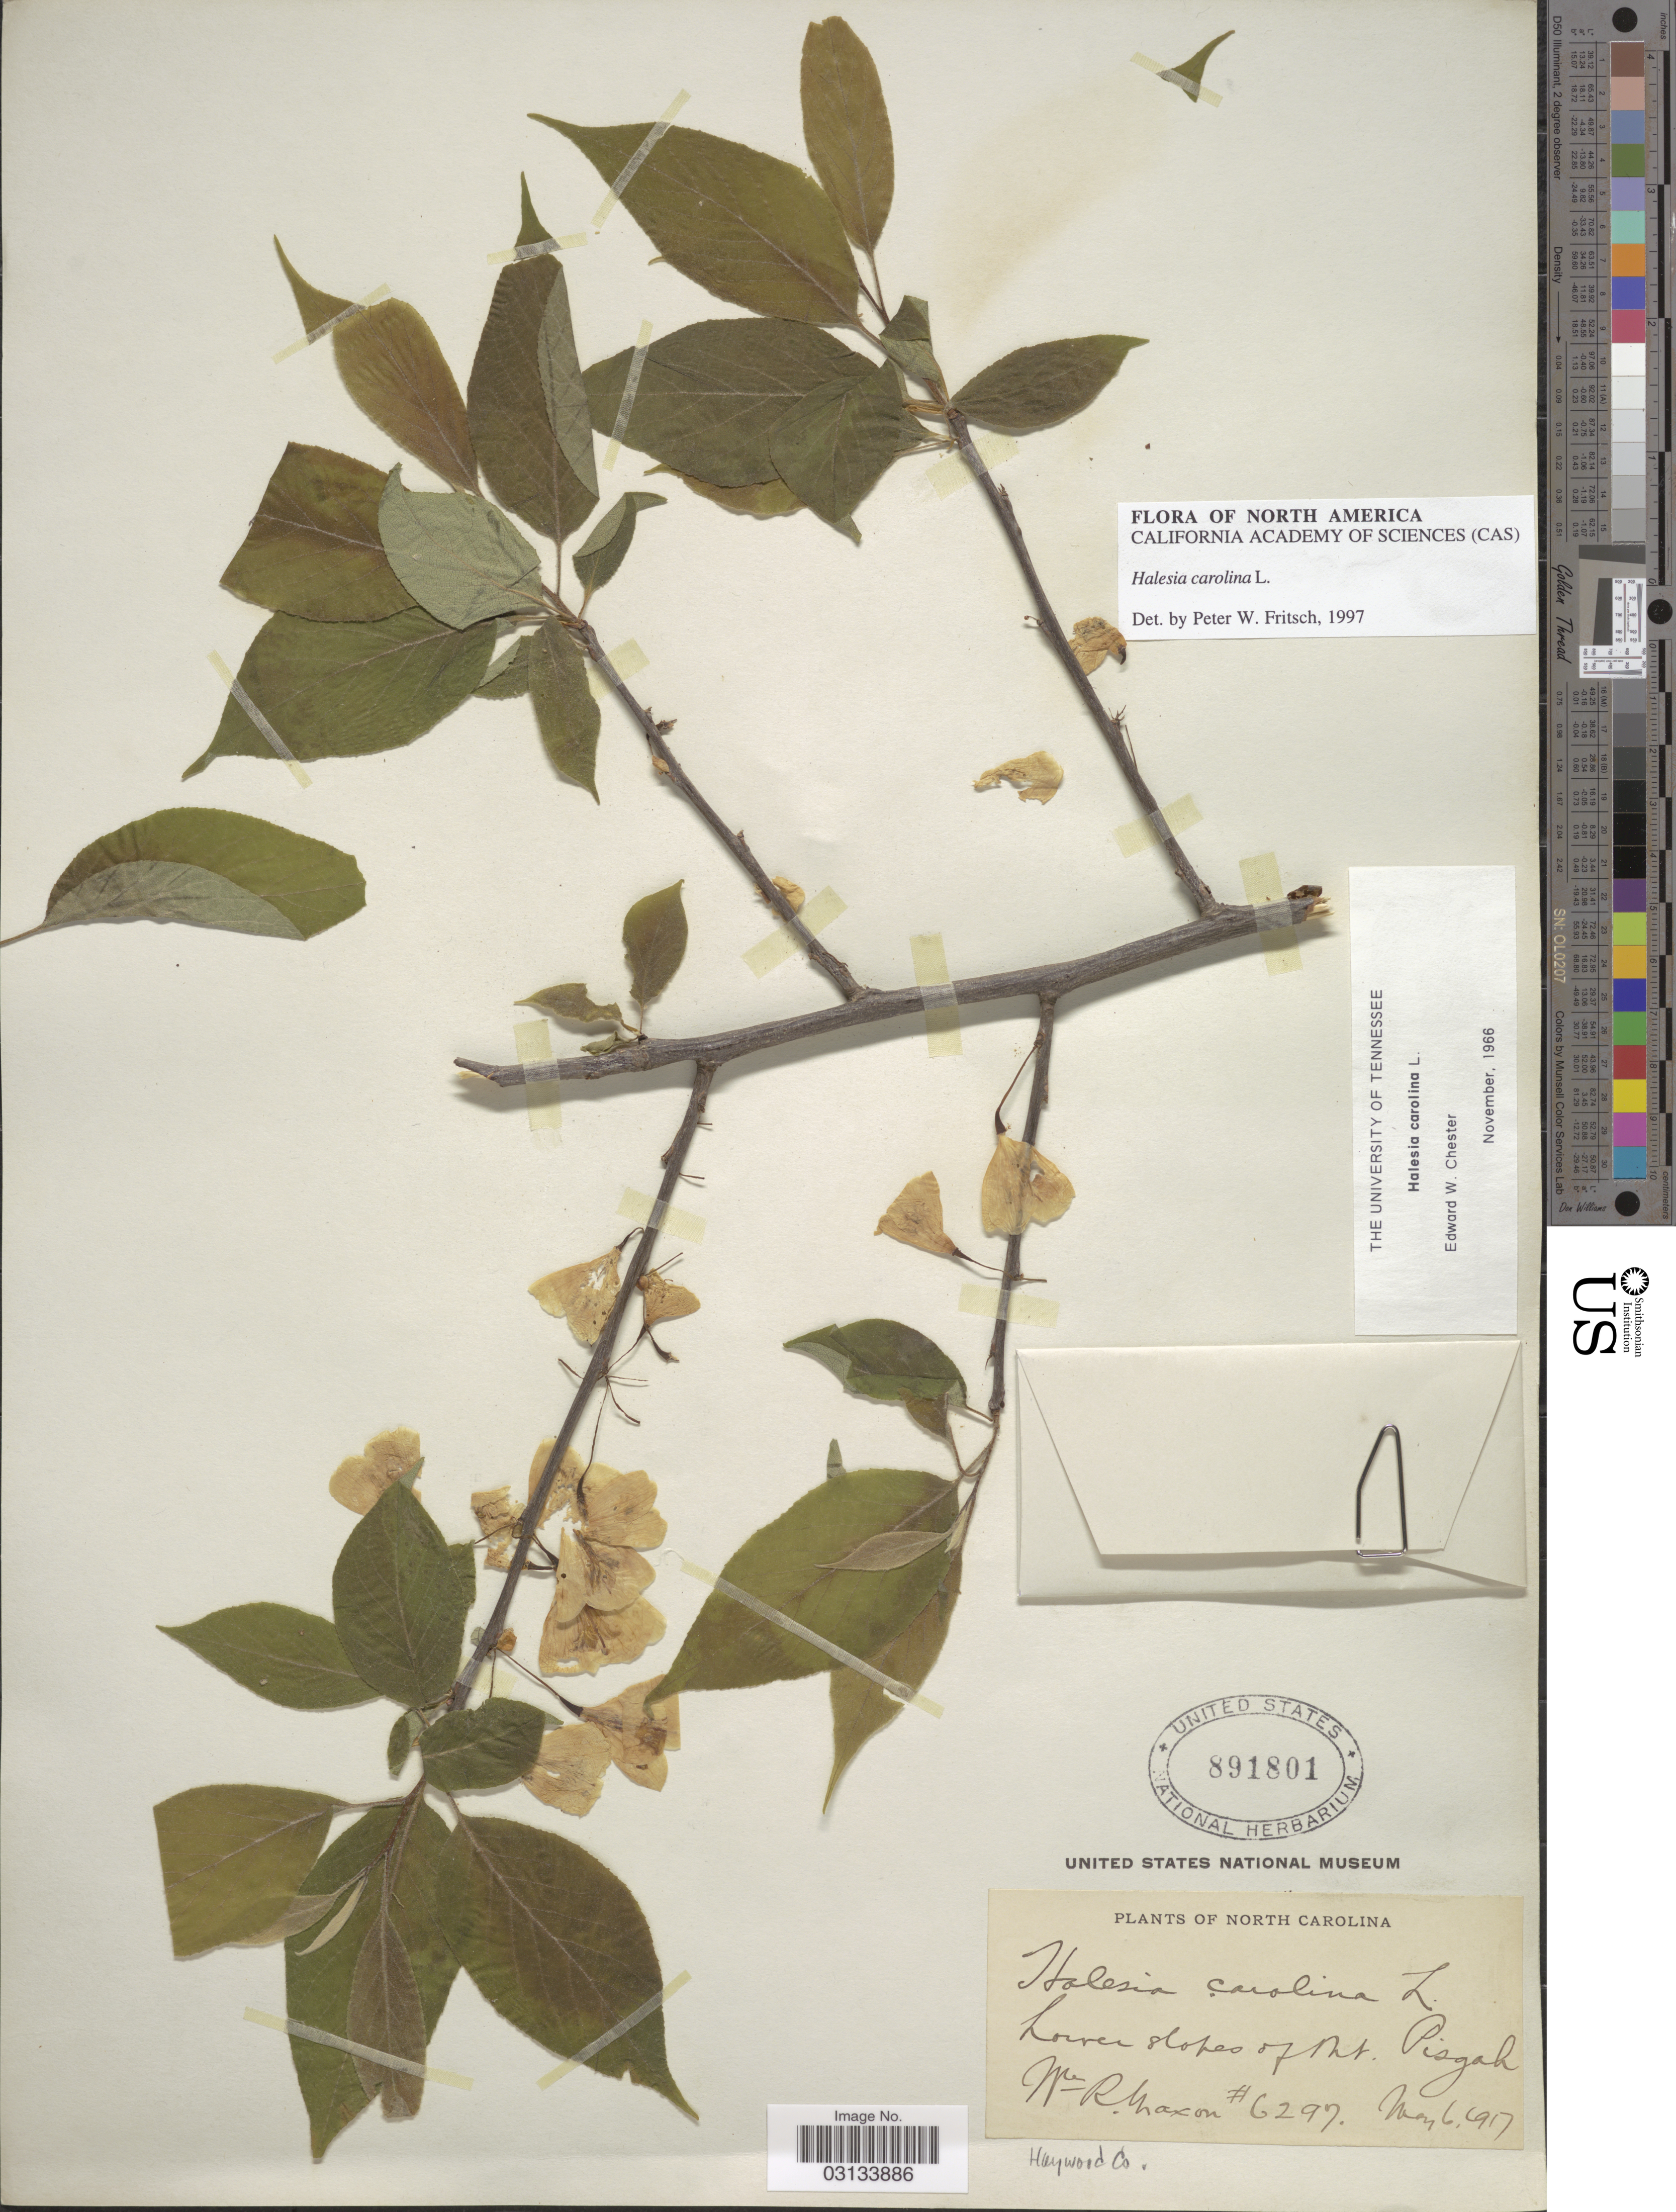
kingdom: Plantae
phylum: Tracheophyta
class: Magnoliopsida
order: Ericales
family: Styracaceae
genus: Halesia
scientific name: Halesia carolina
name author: L.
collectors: W. R. Maxon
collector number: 6297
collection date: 1917-05-06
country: United States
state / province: North Carolina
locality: Lower slopes of Mt. Pisgah. Haywood Co.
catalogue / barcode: US 891801